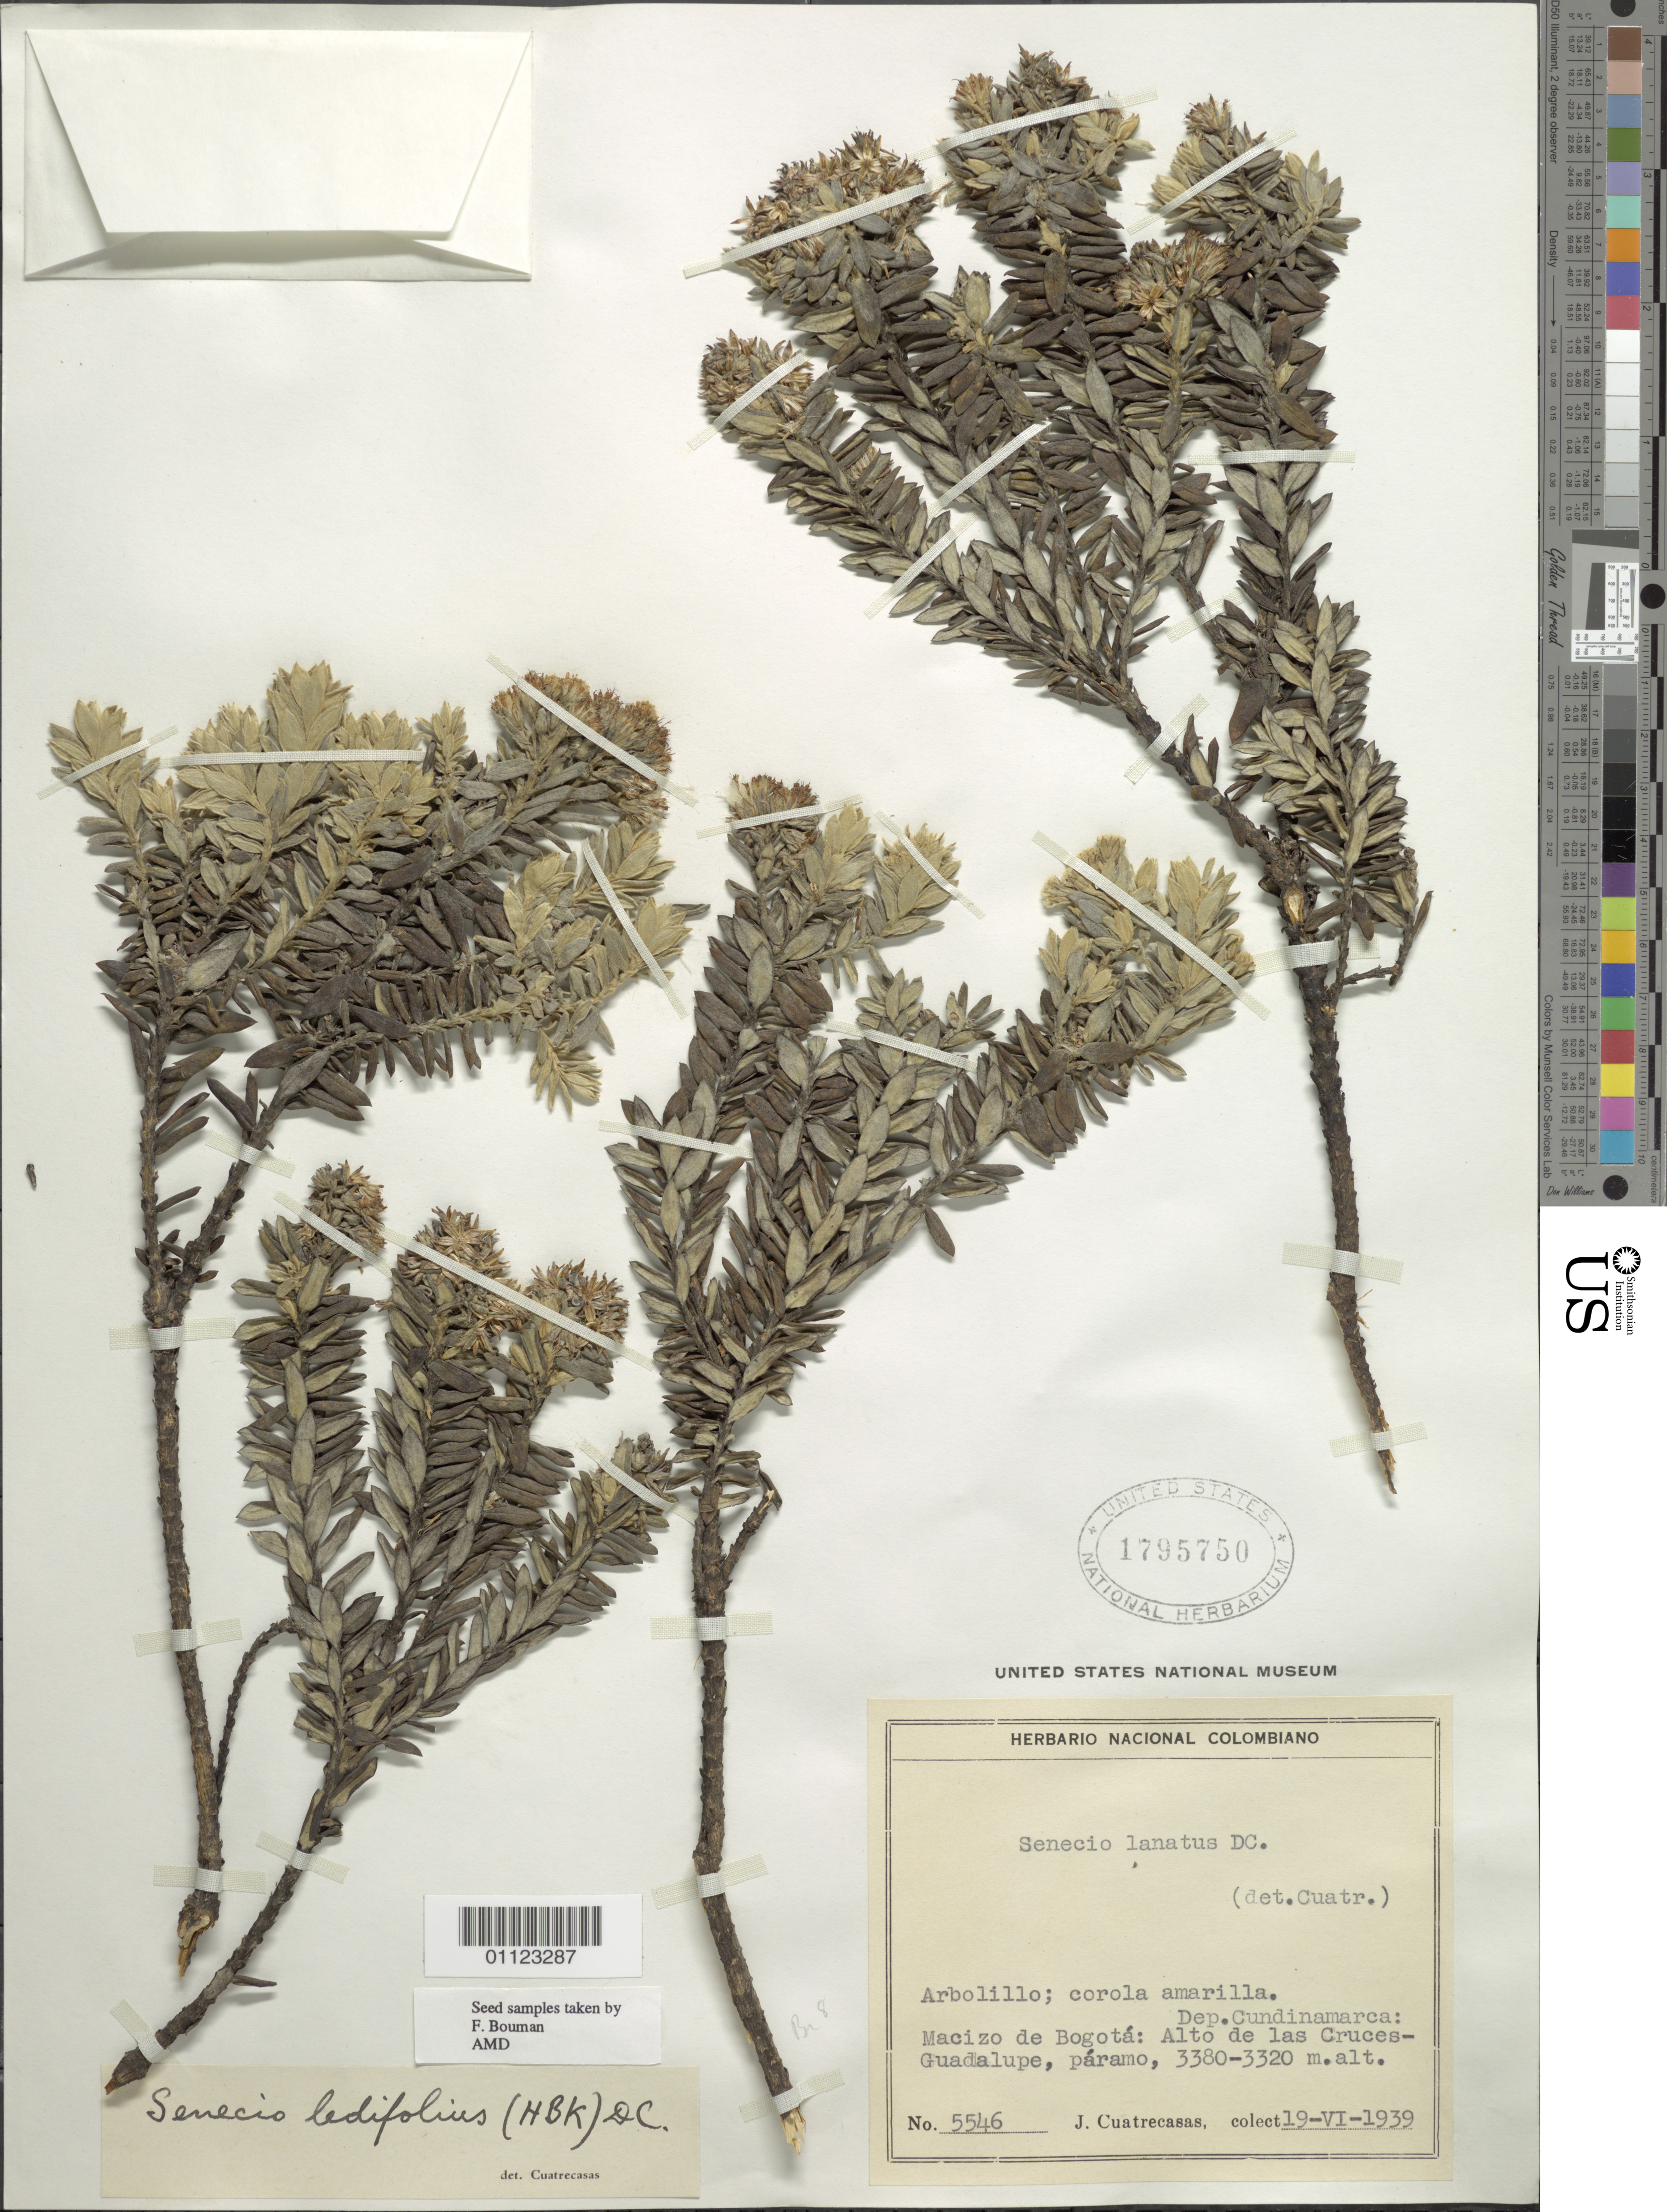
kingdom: Plantae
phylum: Tracheophyta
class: Magnoliopsida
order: Asterales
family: Asteraceae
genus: Pentacalia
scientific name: Pentacalia ledifolia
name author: (Kunth) Cuatrec.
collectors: J. Cuatrecasas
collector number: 5546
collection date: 1939-06-19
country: Colombia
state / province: Cundinamarca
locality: Macizo de Bogotá (Massif of Bogota), Alto de las Cruces-Guadalupe, páramo.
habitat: Paramo.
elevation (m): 3320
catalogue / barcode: US 1795750